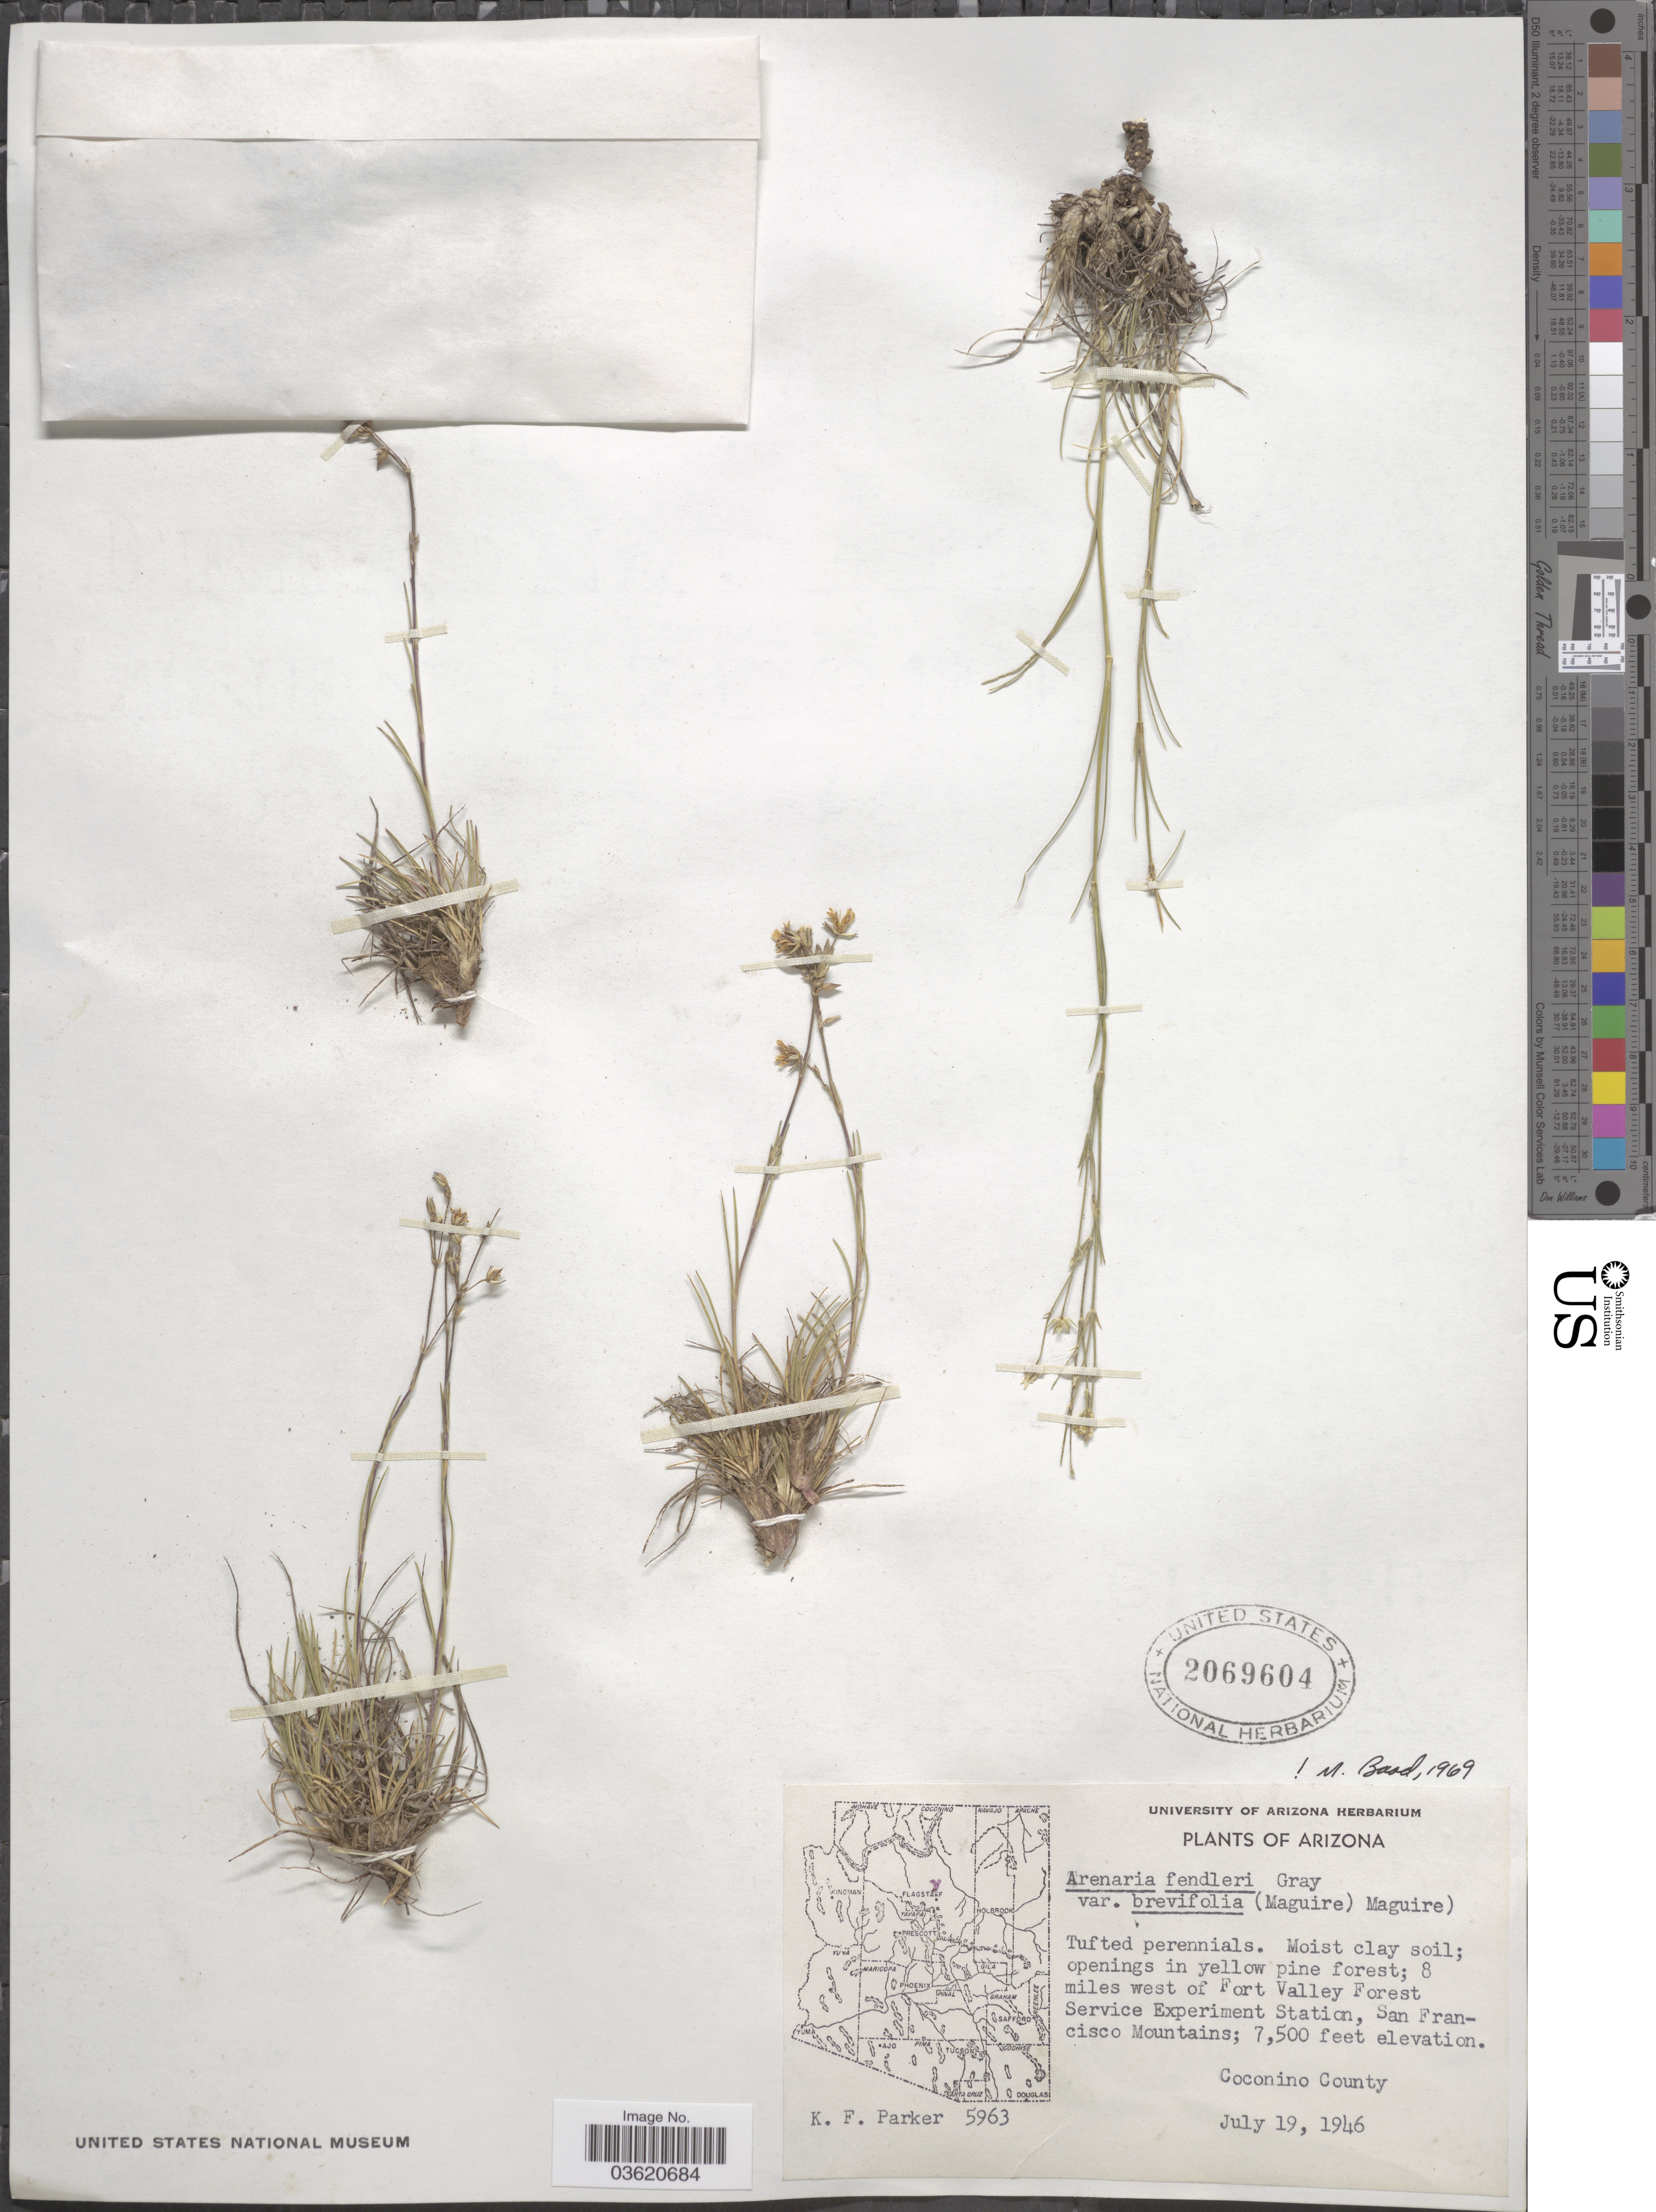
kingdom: Plantae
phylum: Tracheophyta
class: Magnoliopsida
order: Caryophyllales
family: Caryophyllaceae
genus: Eremogone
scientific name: Eremogone fendleri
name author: (A. Gray) Ikonn.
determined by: U.S. National Herbarium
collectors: K. F. Parker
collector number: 5963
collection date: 1946-07-19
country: United States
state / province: Arizona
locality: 8 miles west of Fort Valley Forest Service Experiment Station, San Francisco Mountains. Coconino County.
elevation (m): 2286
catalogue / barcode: US 2069604